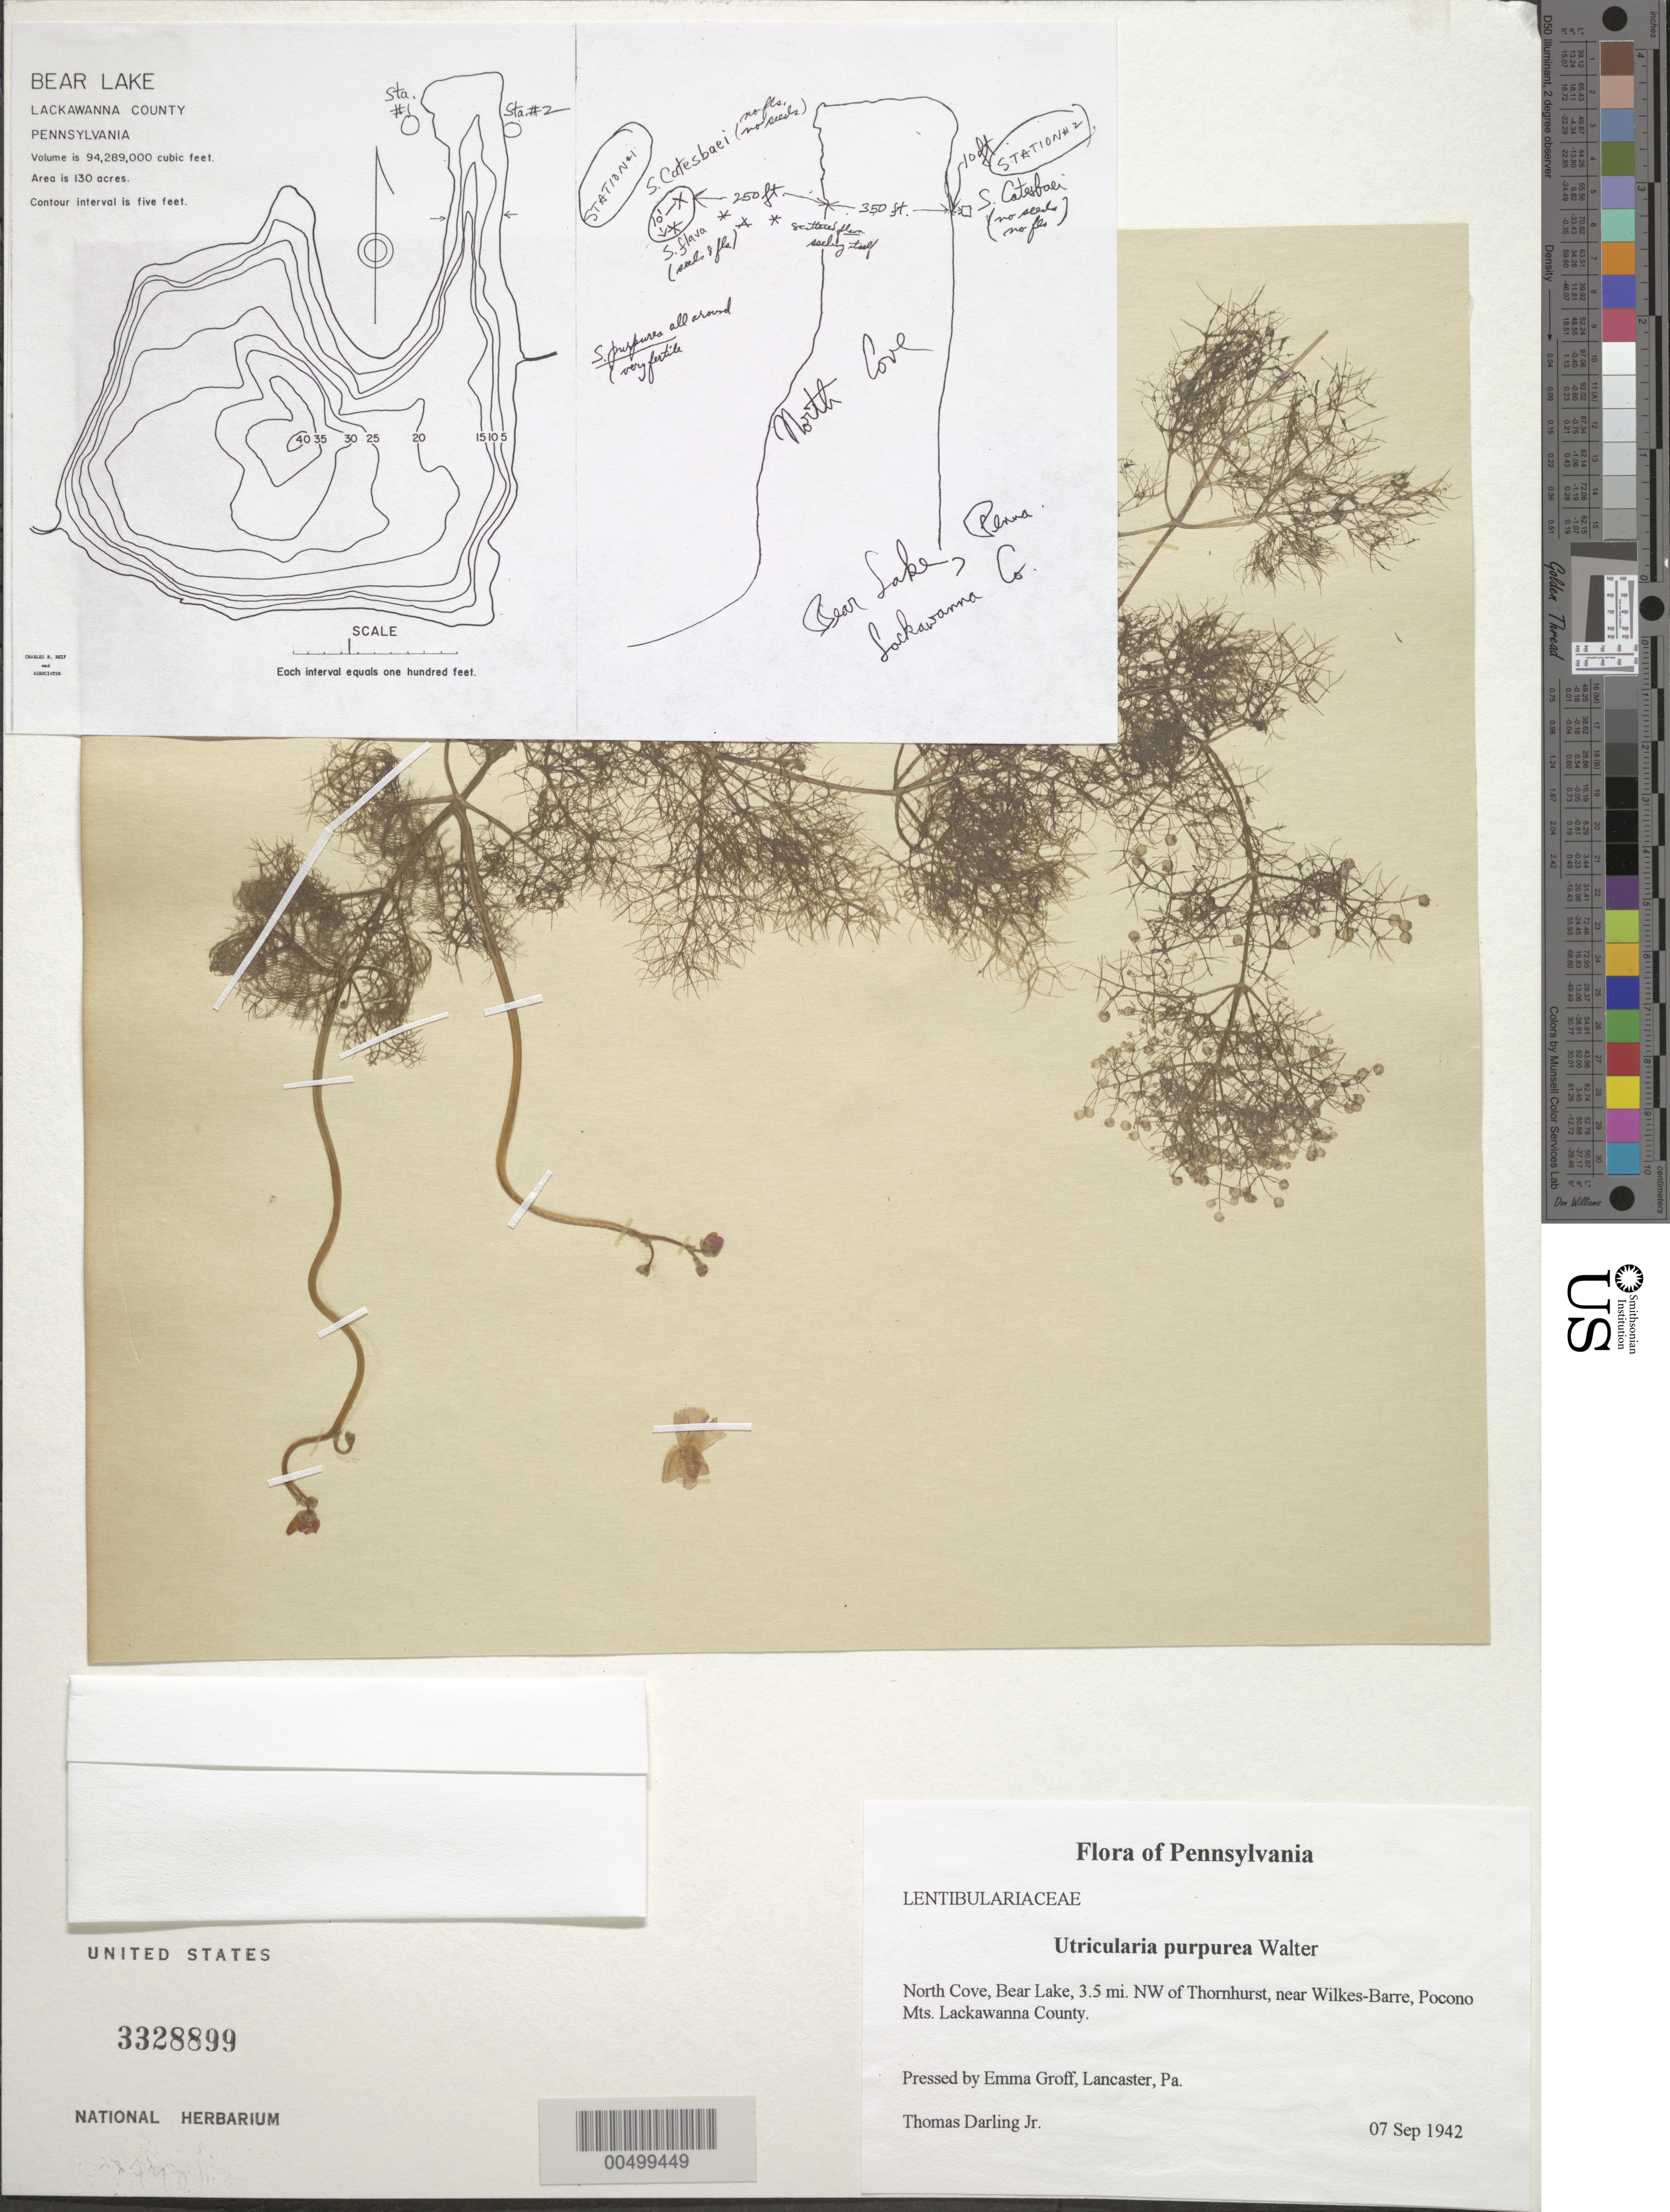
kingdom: Plantae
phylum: Tracheophyta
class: Magnoliopsida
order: Lamiales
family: Lentibulariaceae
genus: Utricularia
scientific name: Utricularia purpurea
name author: Walter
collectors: T. Darling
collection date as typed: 07 Sep 1942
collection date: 1942-09-07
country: United States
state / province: Pennsylvania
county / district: Lackawanna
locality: North Cove, Bear Lake, 3.5 mi. NW of Thornhurst, near Wilkes-Barre, Pocono Mts.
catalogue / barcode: US 3328899